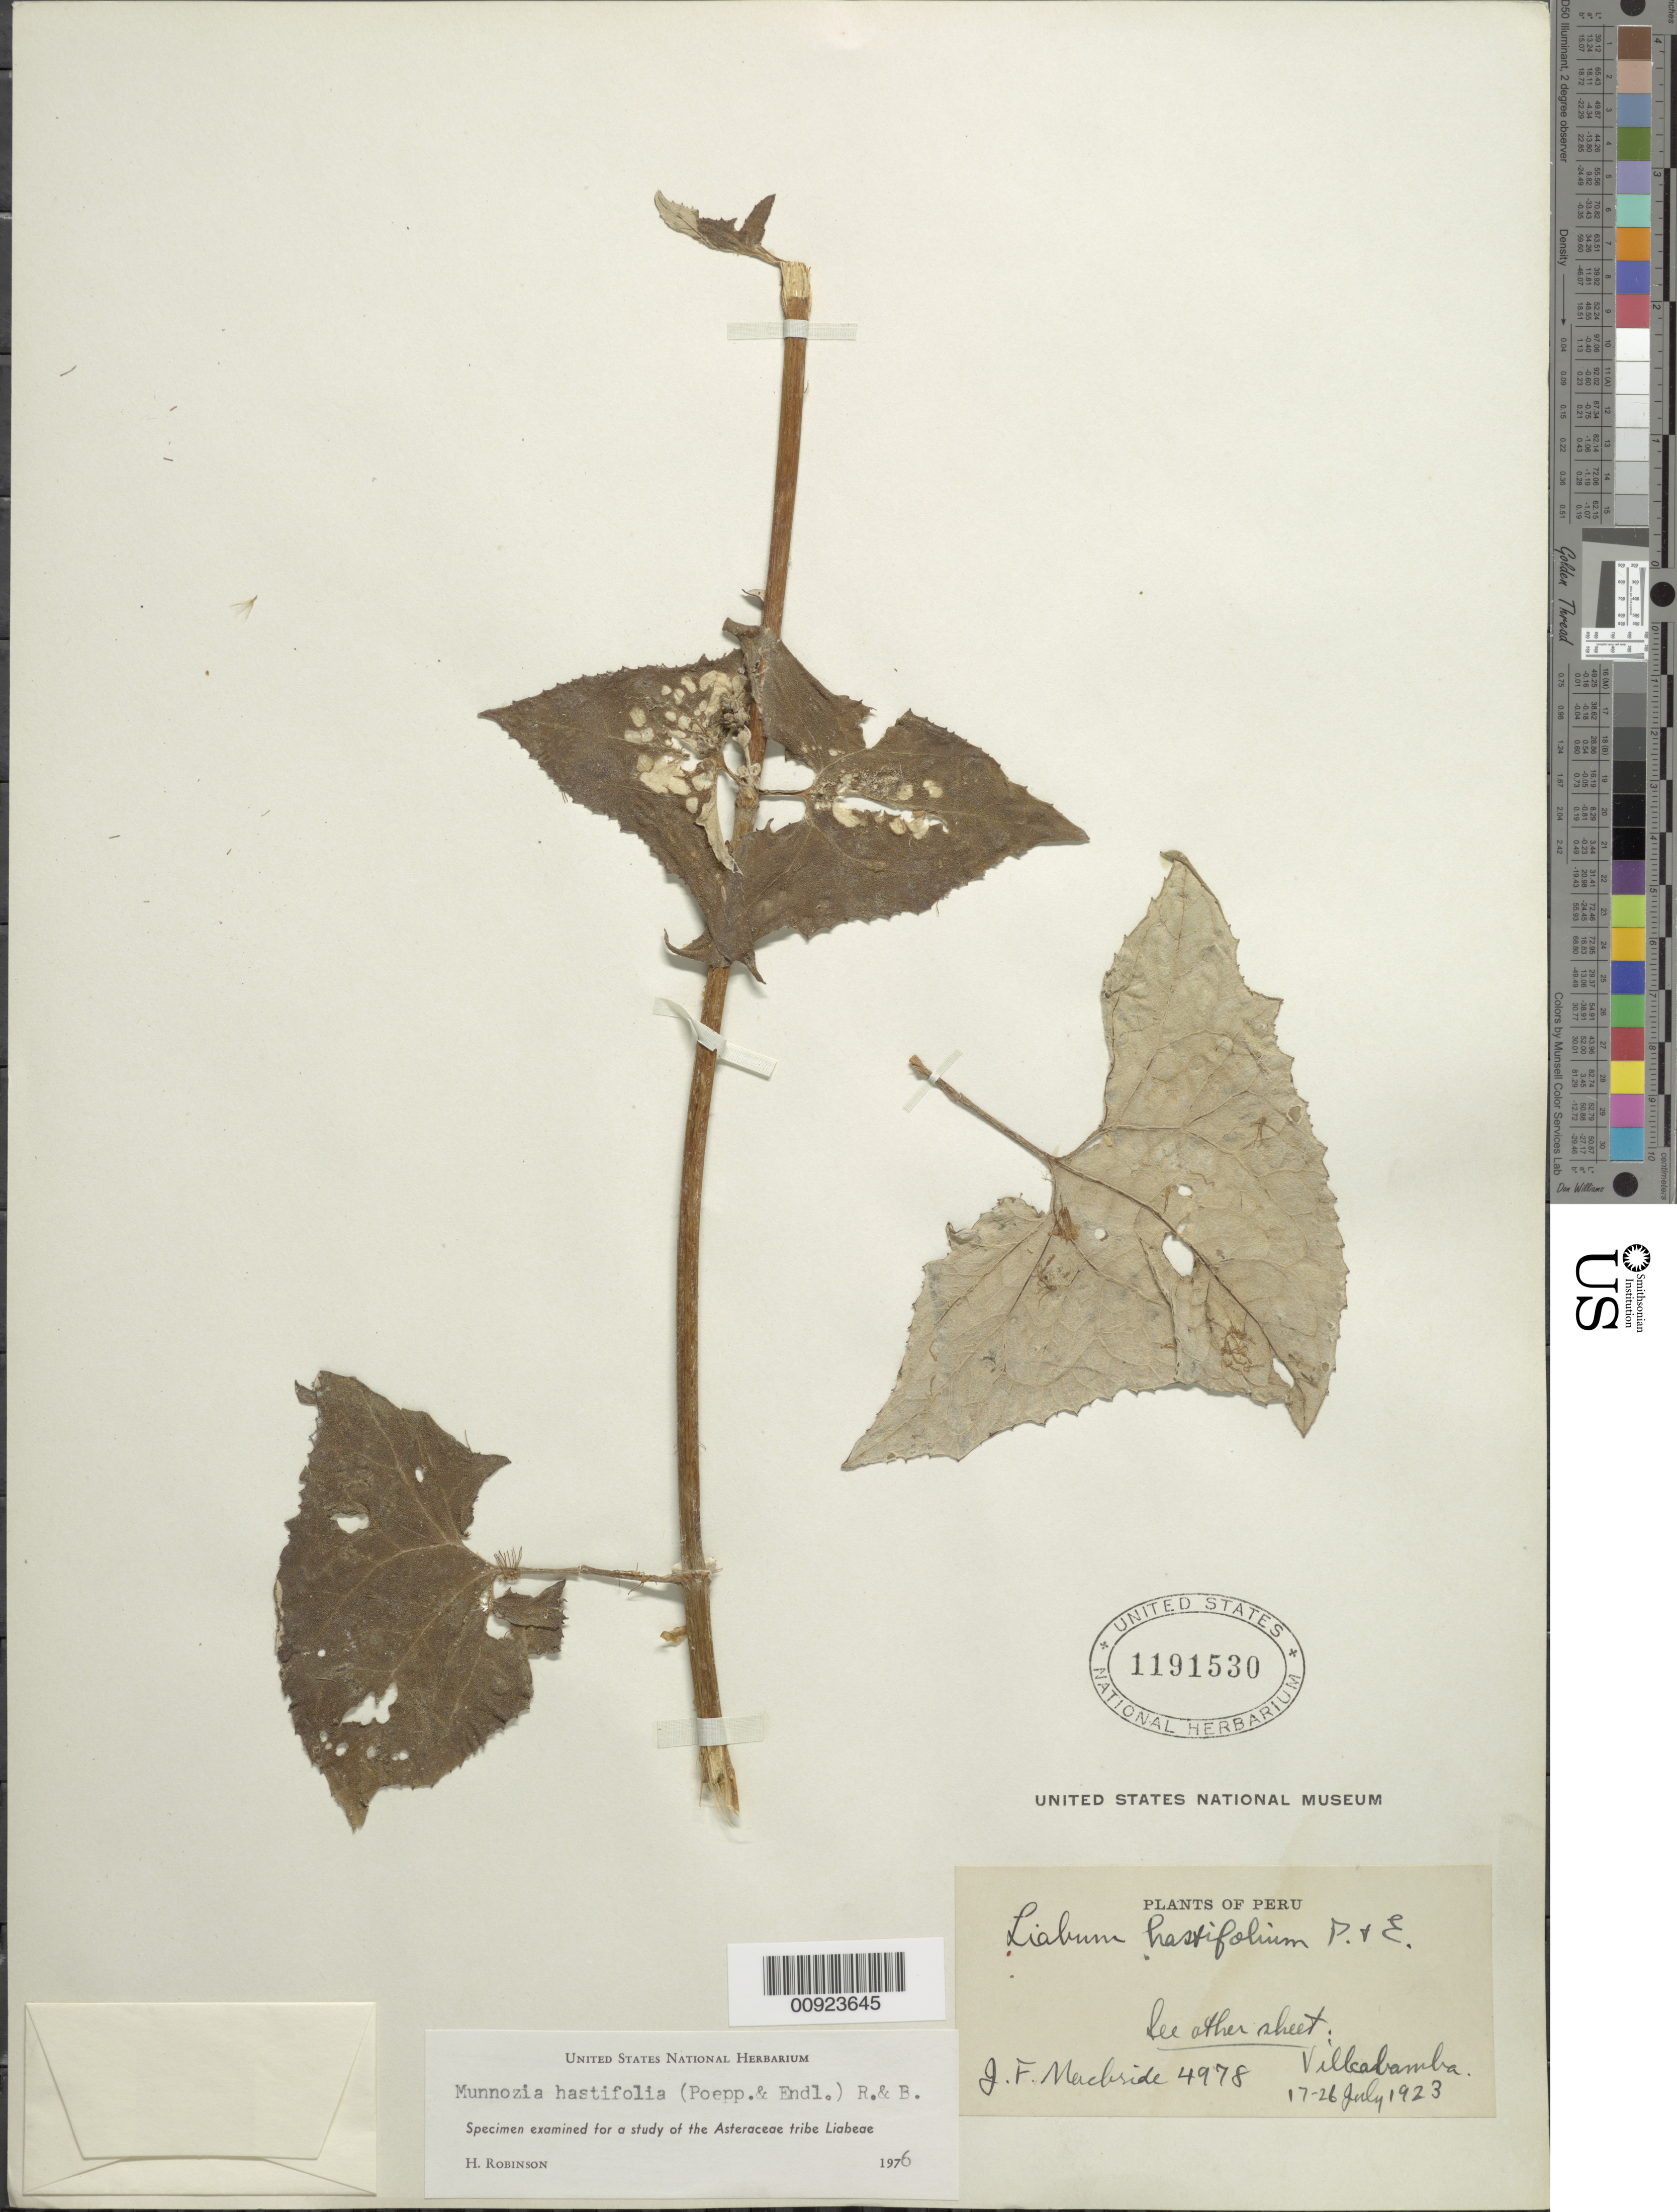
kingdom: Plantae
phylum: Tracheophyta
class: Magnoliopsida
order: Asterales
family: Asteraceae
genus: Munnozia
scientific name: Munnozia hastifolia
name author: (Poepp.) H. Rob. & Brettell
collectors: J. F. Macbride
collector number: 4978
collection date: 1923-07-17/1923-07-26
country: Peru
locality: Villcabamba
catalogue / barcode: US 1191530